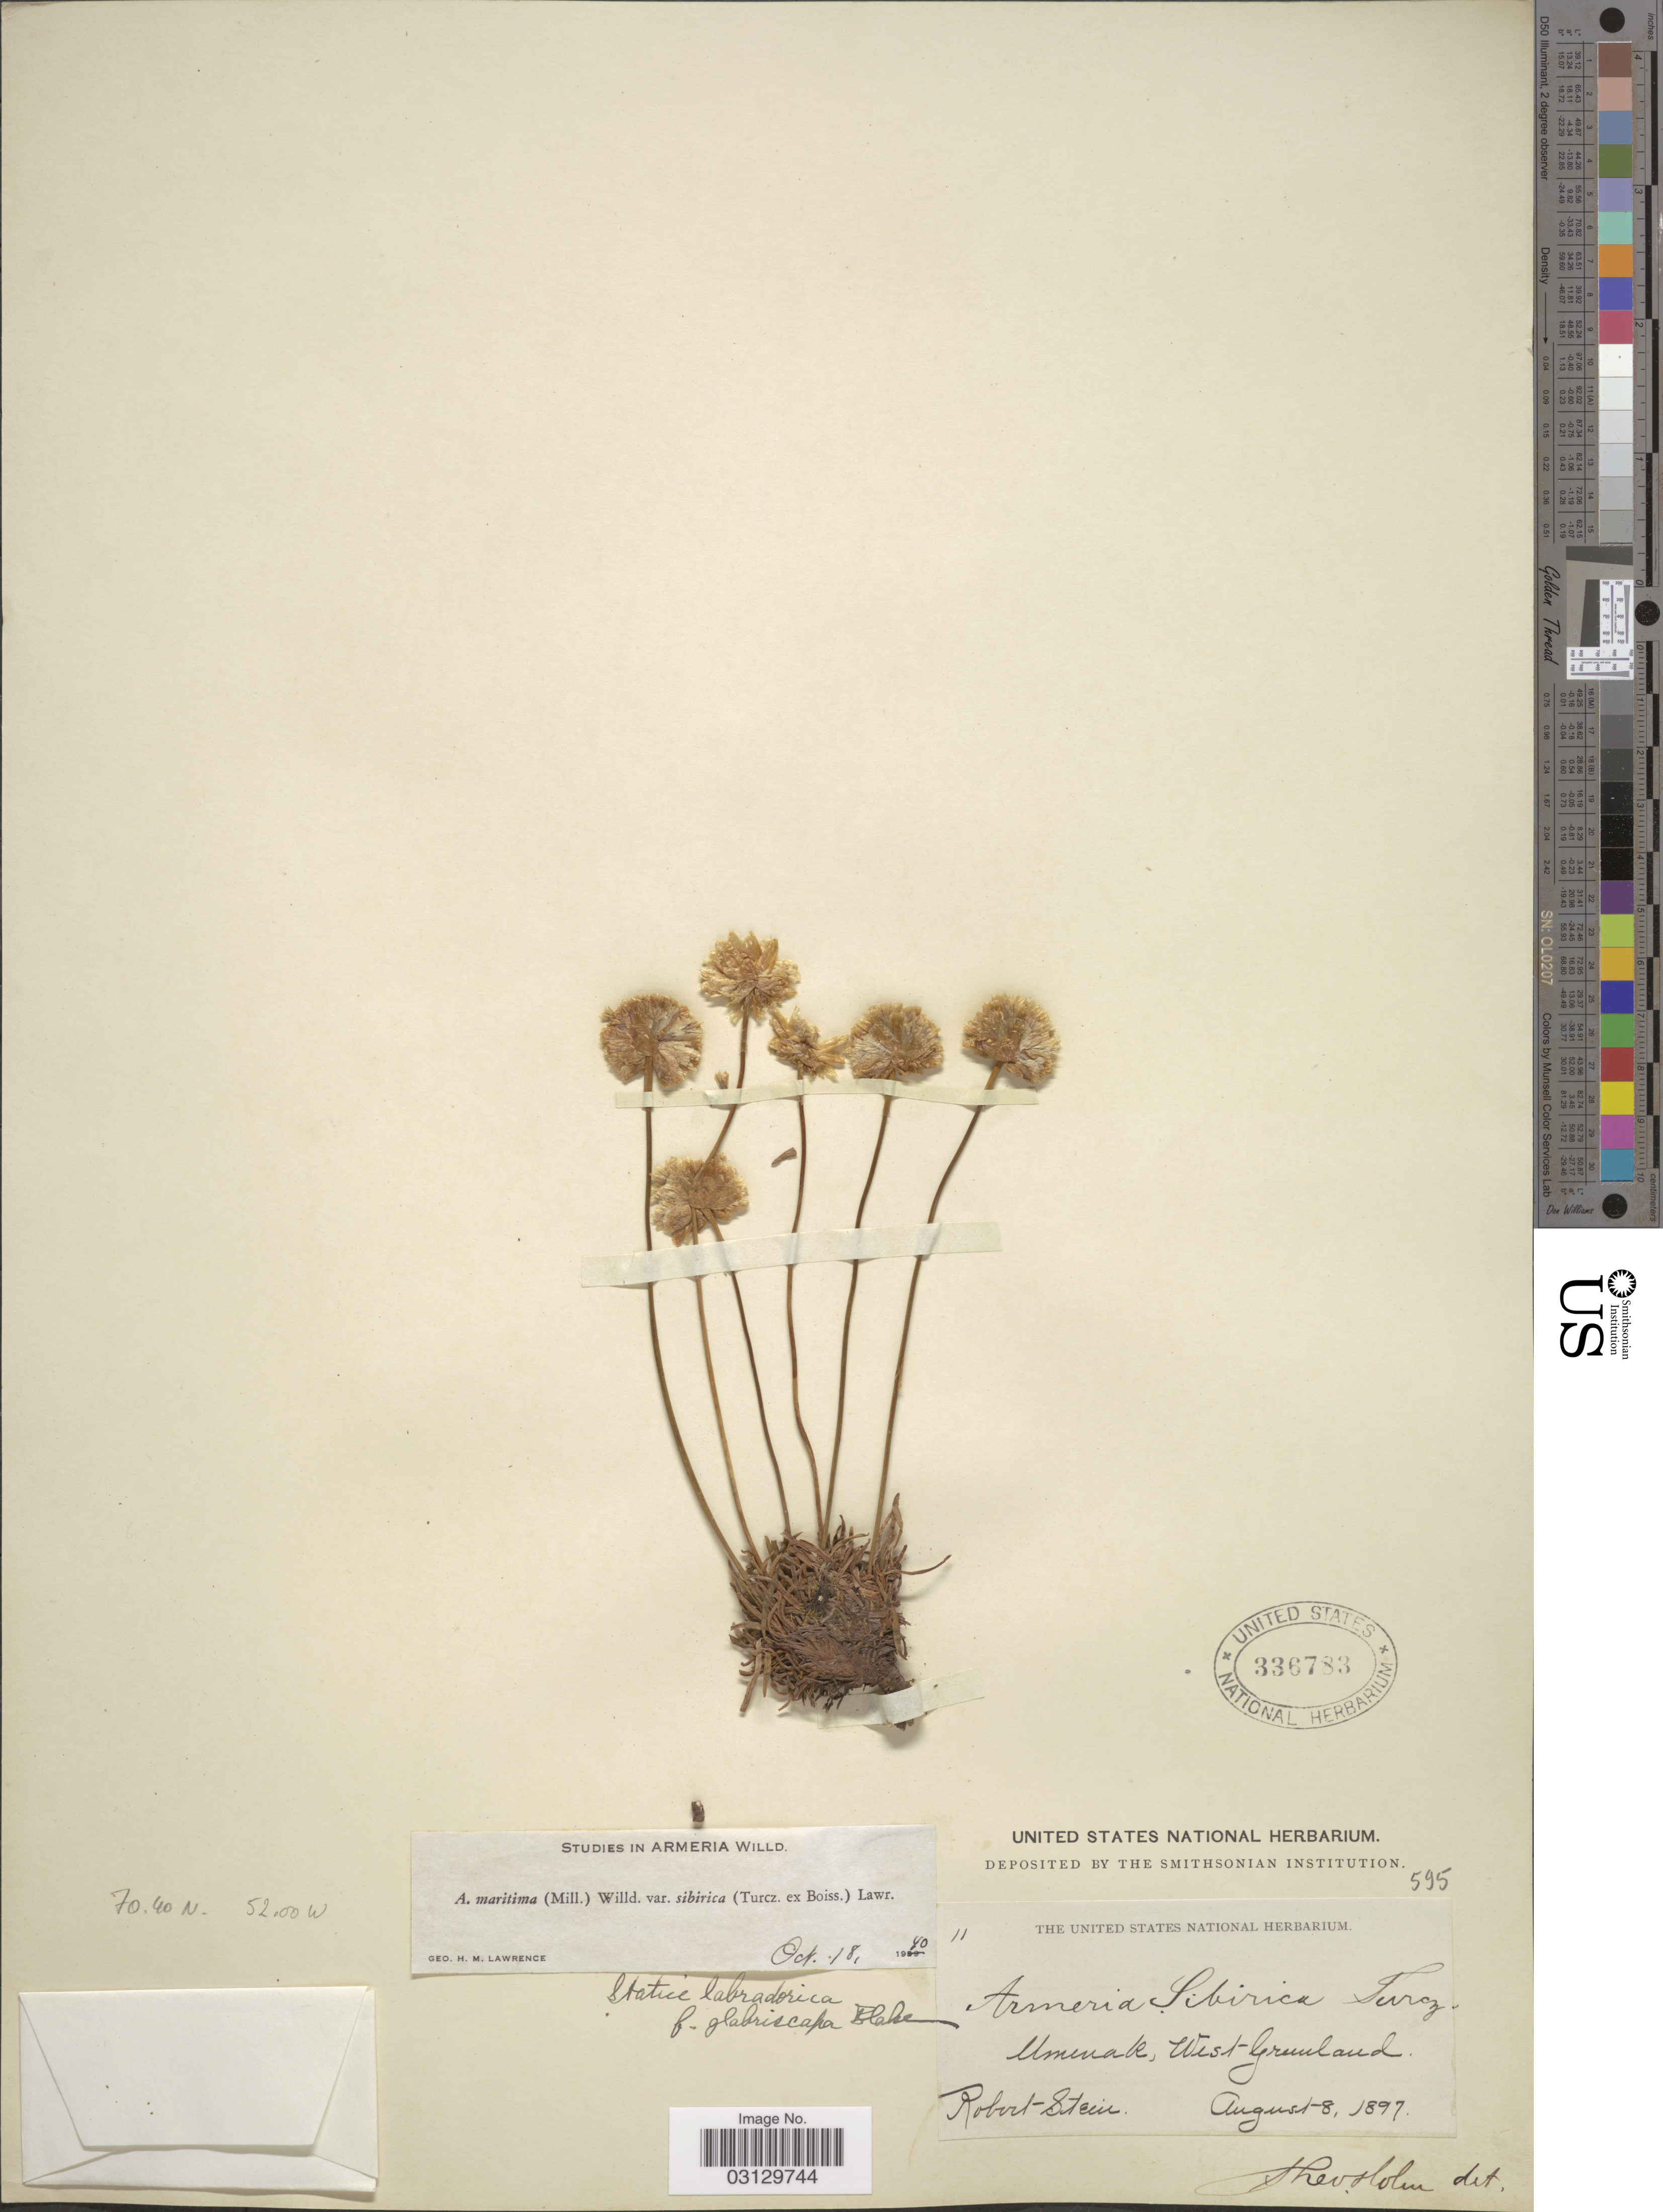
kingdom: Plantae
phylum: Tracheophyta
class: Magnoliopsida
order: Caryophyllales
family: Plumbaginaceae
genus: Armeria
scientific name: Armeria maritima subsp. sibirica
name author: (Turcz. ex Boiss.) Nyman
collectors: R. Stein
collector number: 11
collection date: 1897-08-08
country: Greenland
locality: Umenak, West Greenland.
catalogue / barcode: US 336783